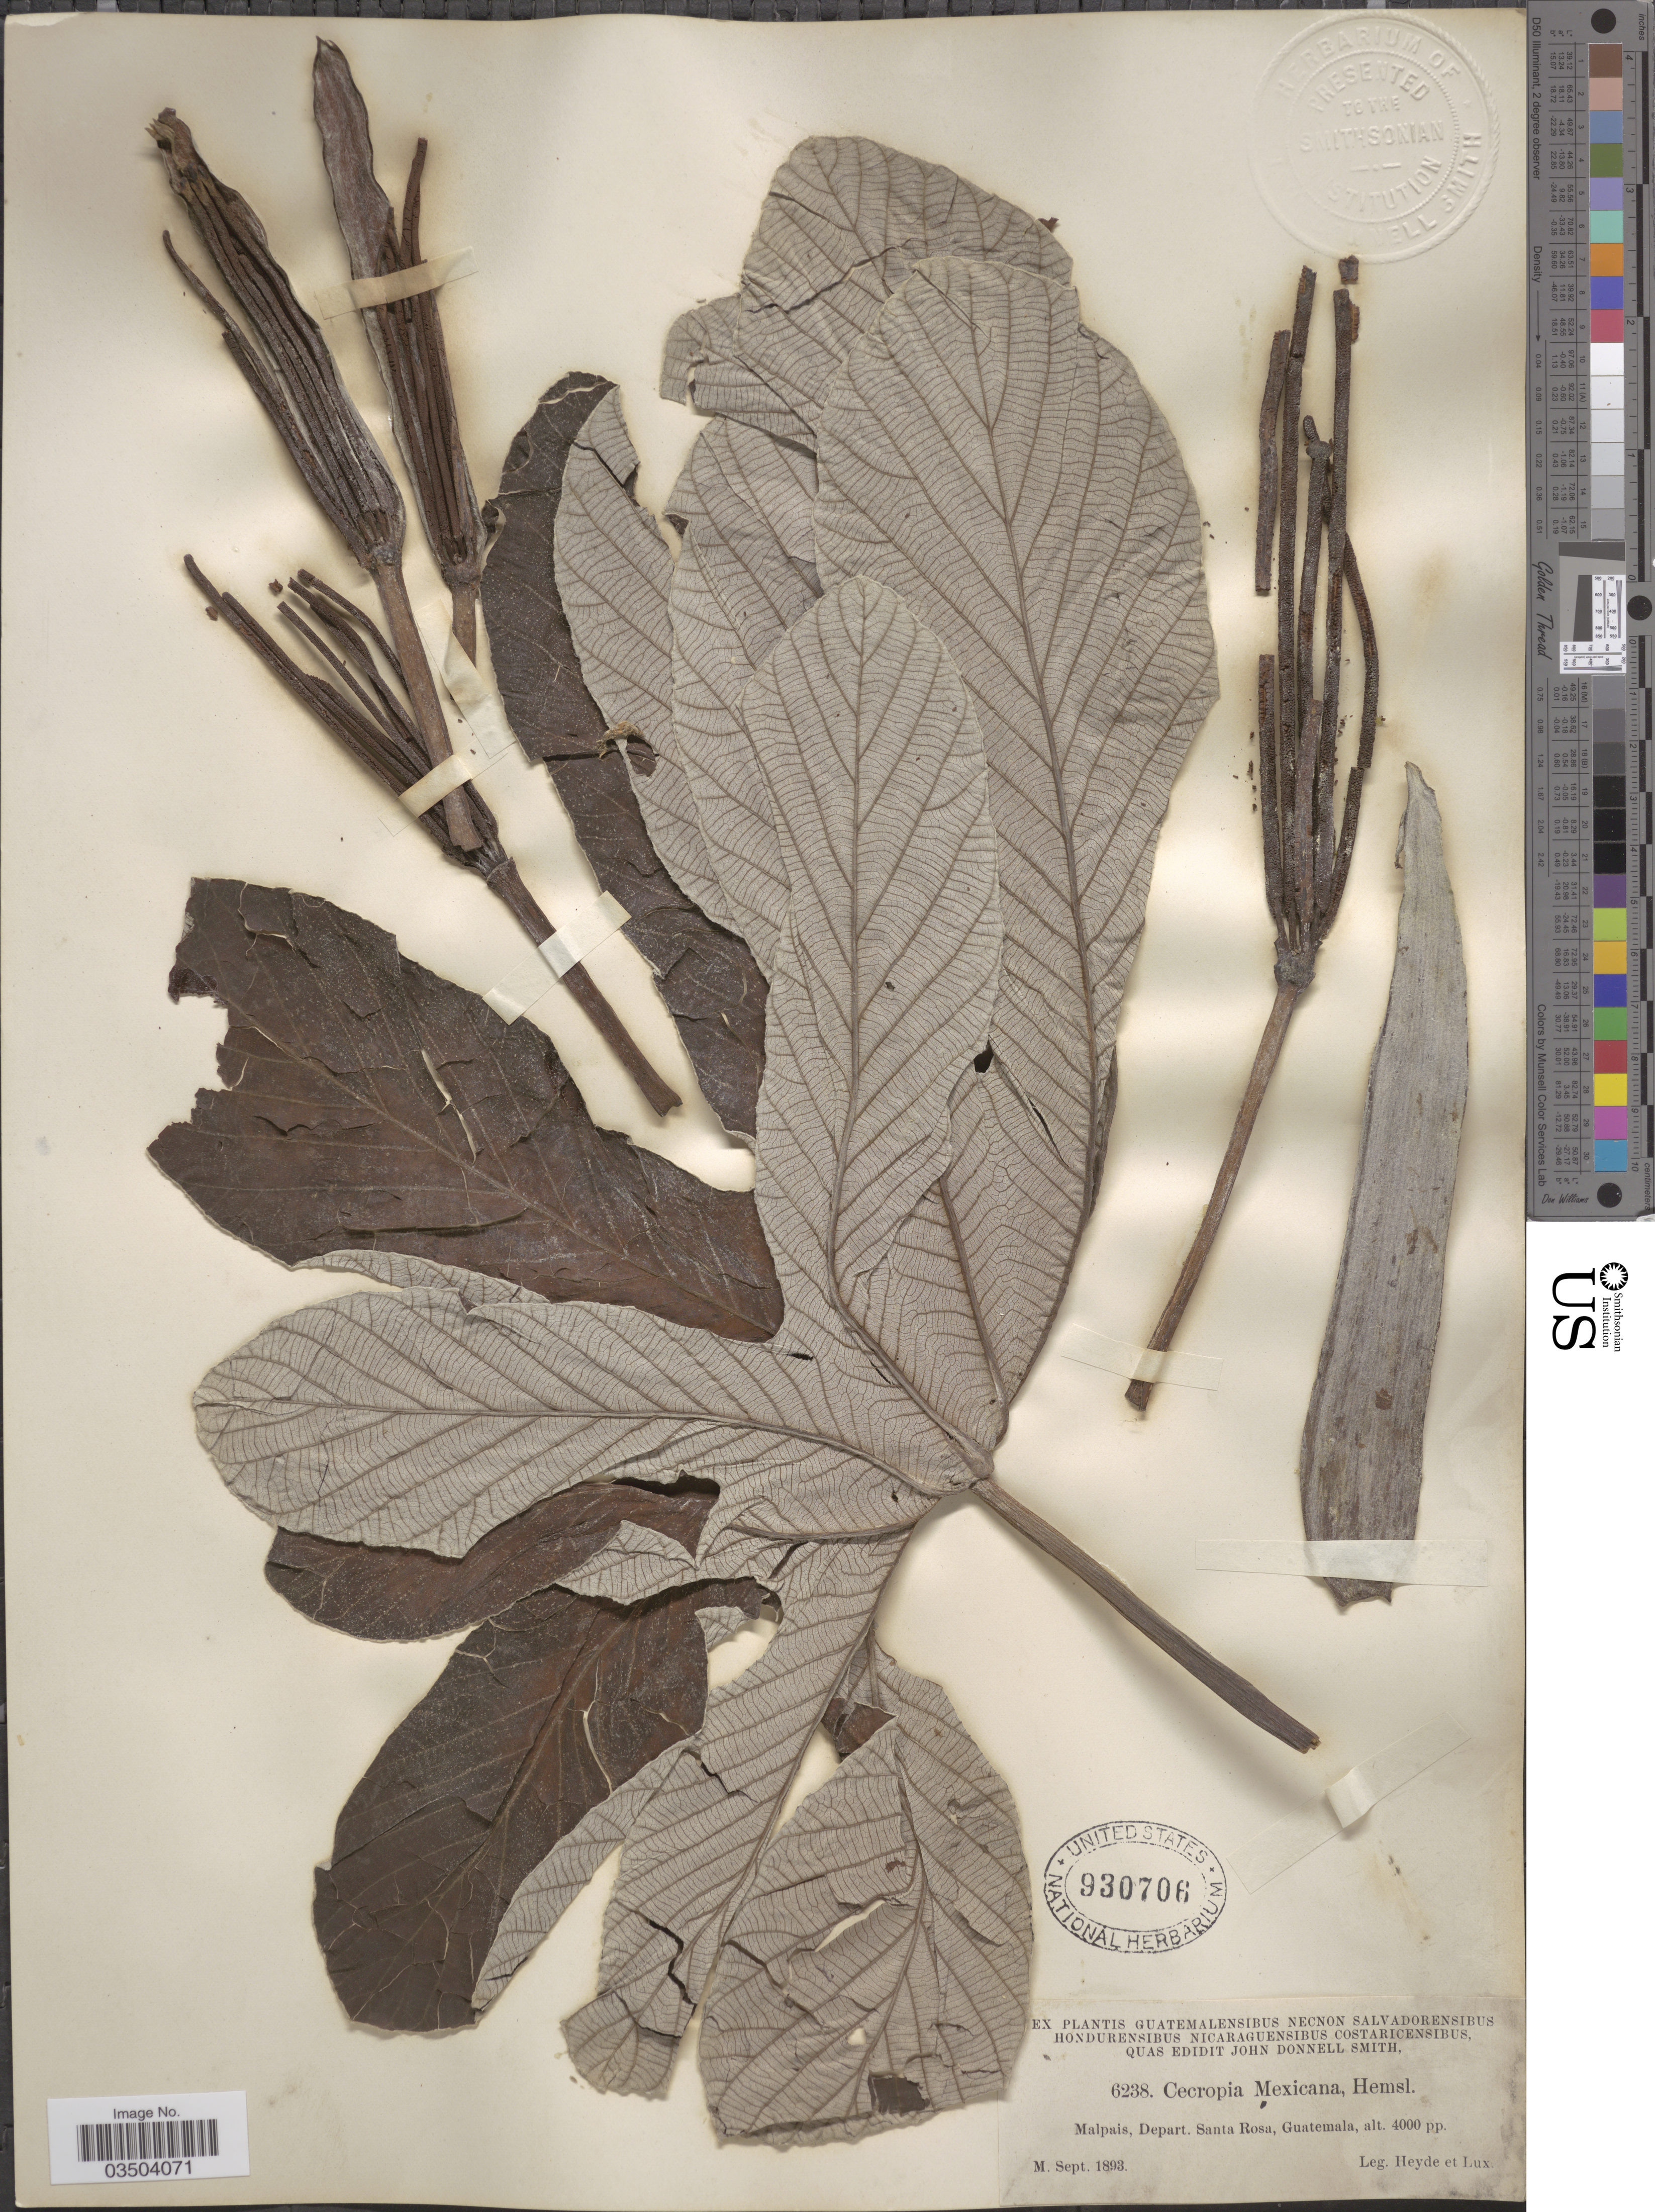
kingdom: Plantae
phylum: Tracheophyta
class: Magnoliopsida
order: Rosales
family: Urticaceae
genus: Cecropia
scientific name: Cecropia obtusifolia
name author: Bertol.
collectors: Heyde & Lux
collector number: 6238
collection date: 1893-09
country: Guatemala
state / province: Santa Rosa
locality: Malpais, Depart. Santa Rosa.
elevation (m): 1219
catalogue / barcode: US 930706